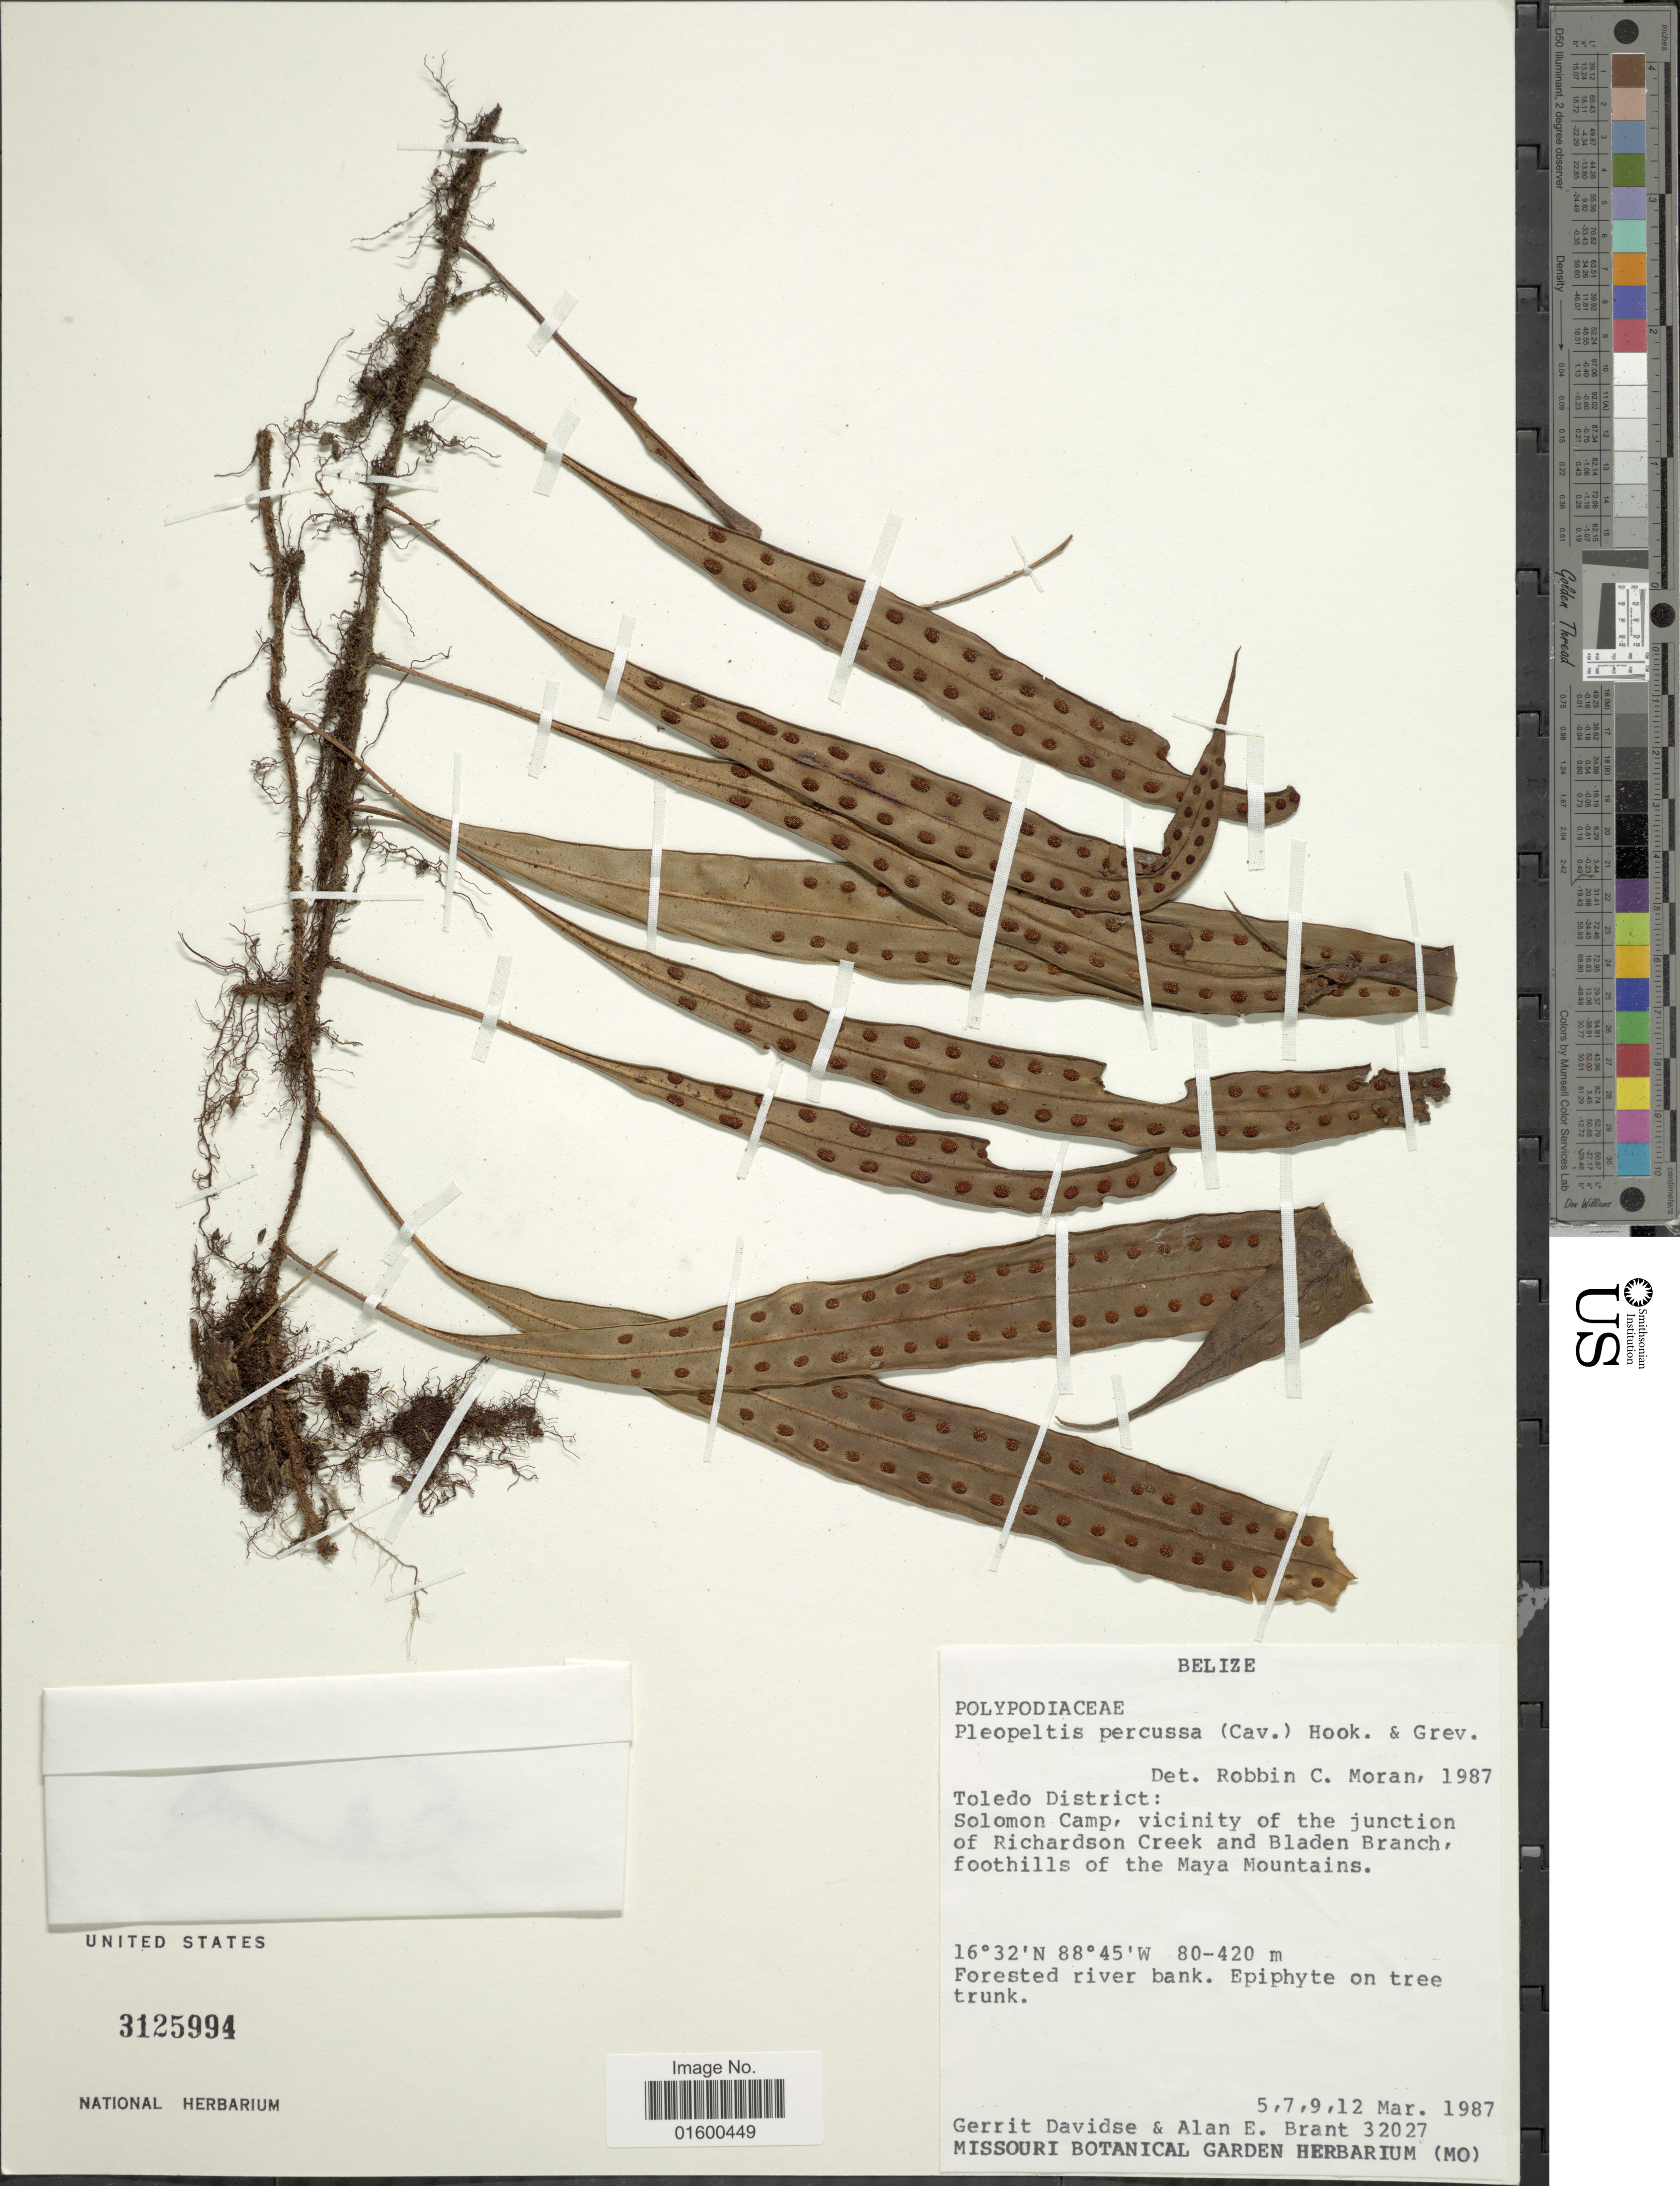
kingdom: Plantae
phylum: Tracheophyta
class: Polypodiopsida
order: Polypodiales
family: Polypodiaceae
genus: Microgramma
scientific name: Microgramma percussa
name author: (Cav.) de la Sota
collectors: G. Davidse & A. Brant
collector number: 32027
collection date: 1987-03-05/1987-03-12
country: Belize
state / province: Toledo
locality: Toledo District, Solomon Camp, vicinity of the junction of Richardson Creek and Bladen Branch, foothills of the Maya Mountains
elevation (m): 80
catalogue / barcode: US 3125994